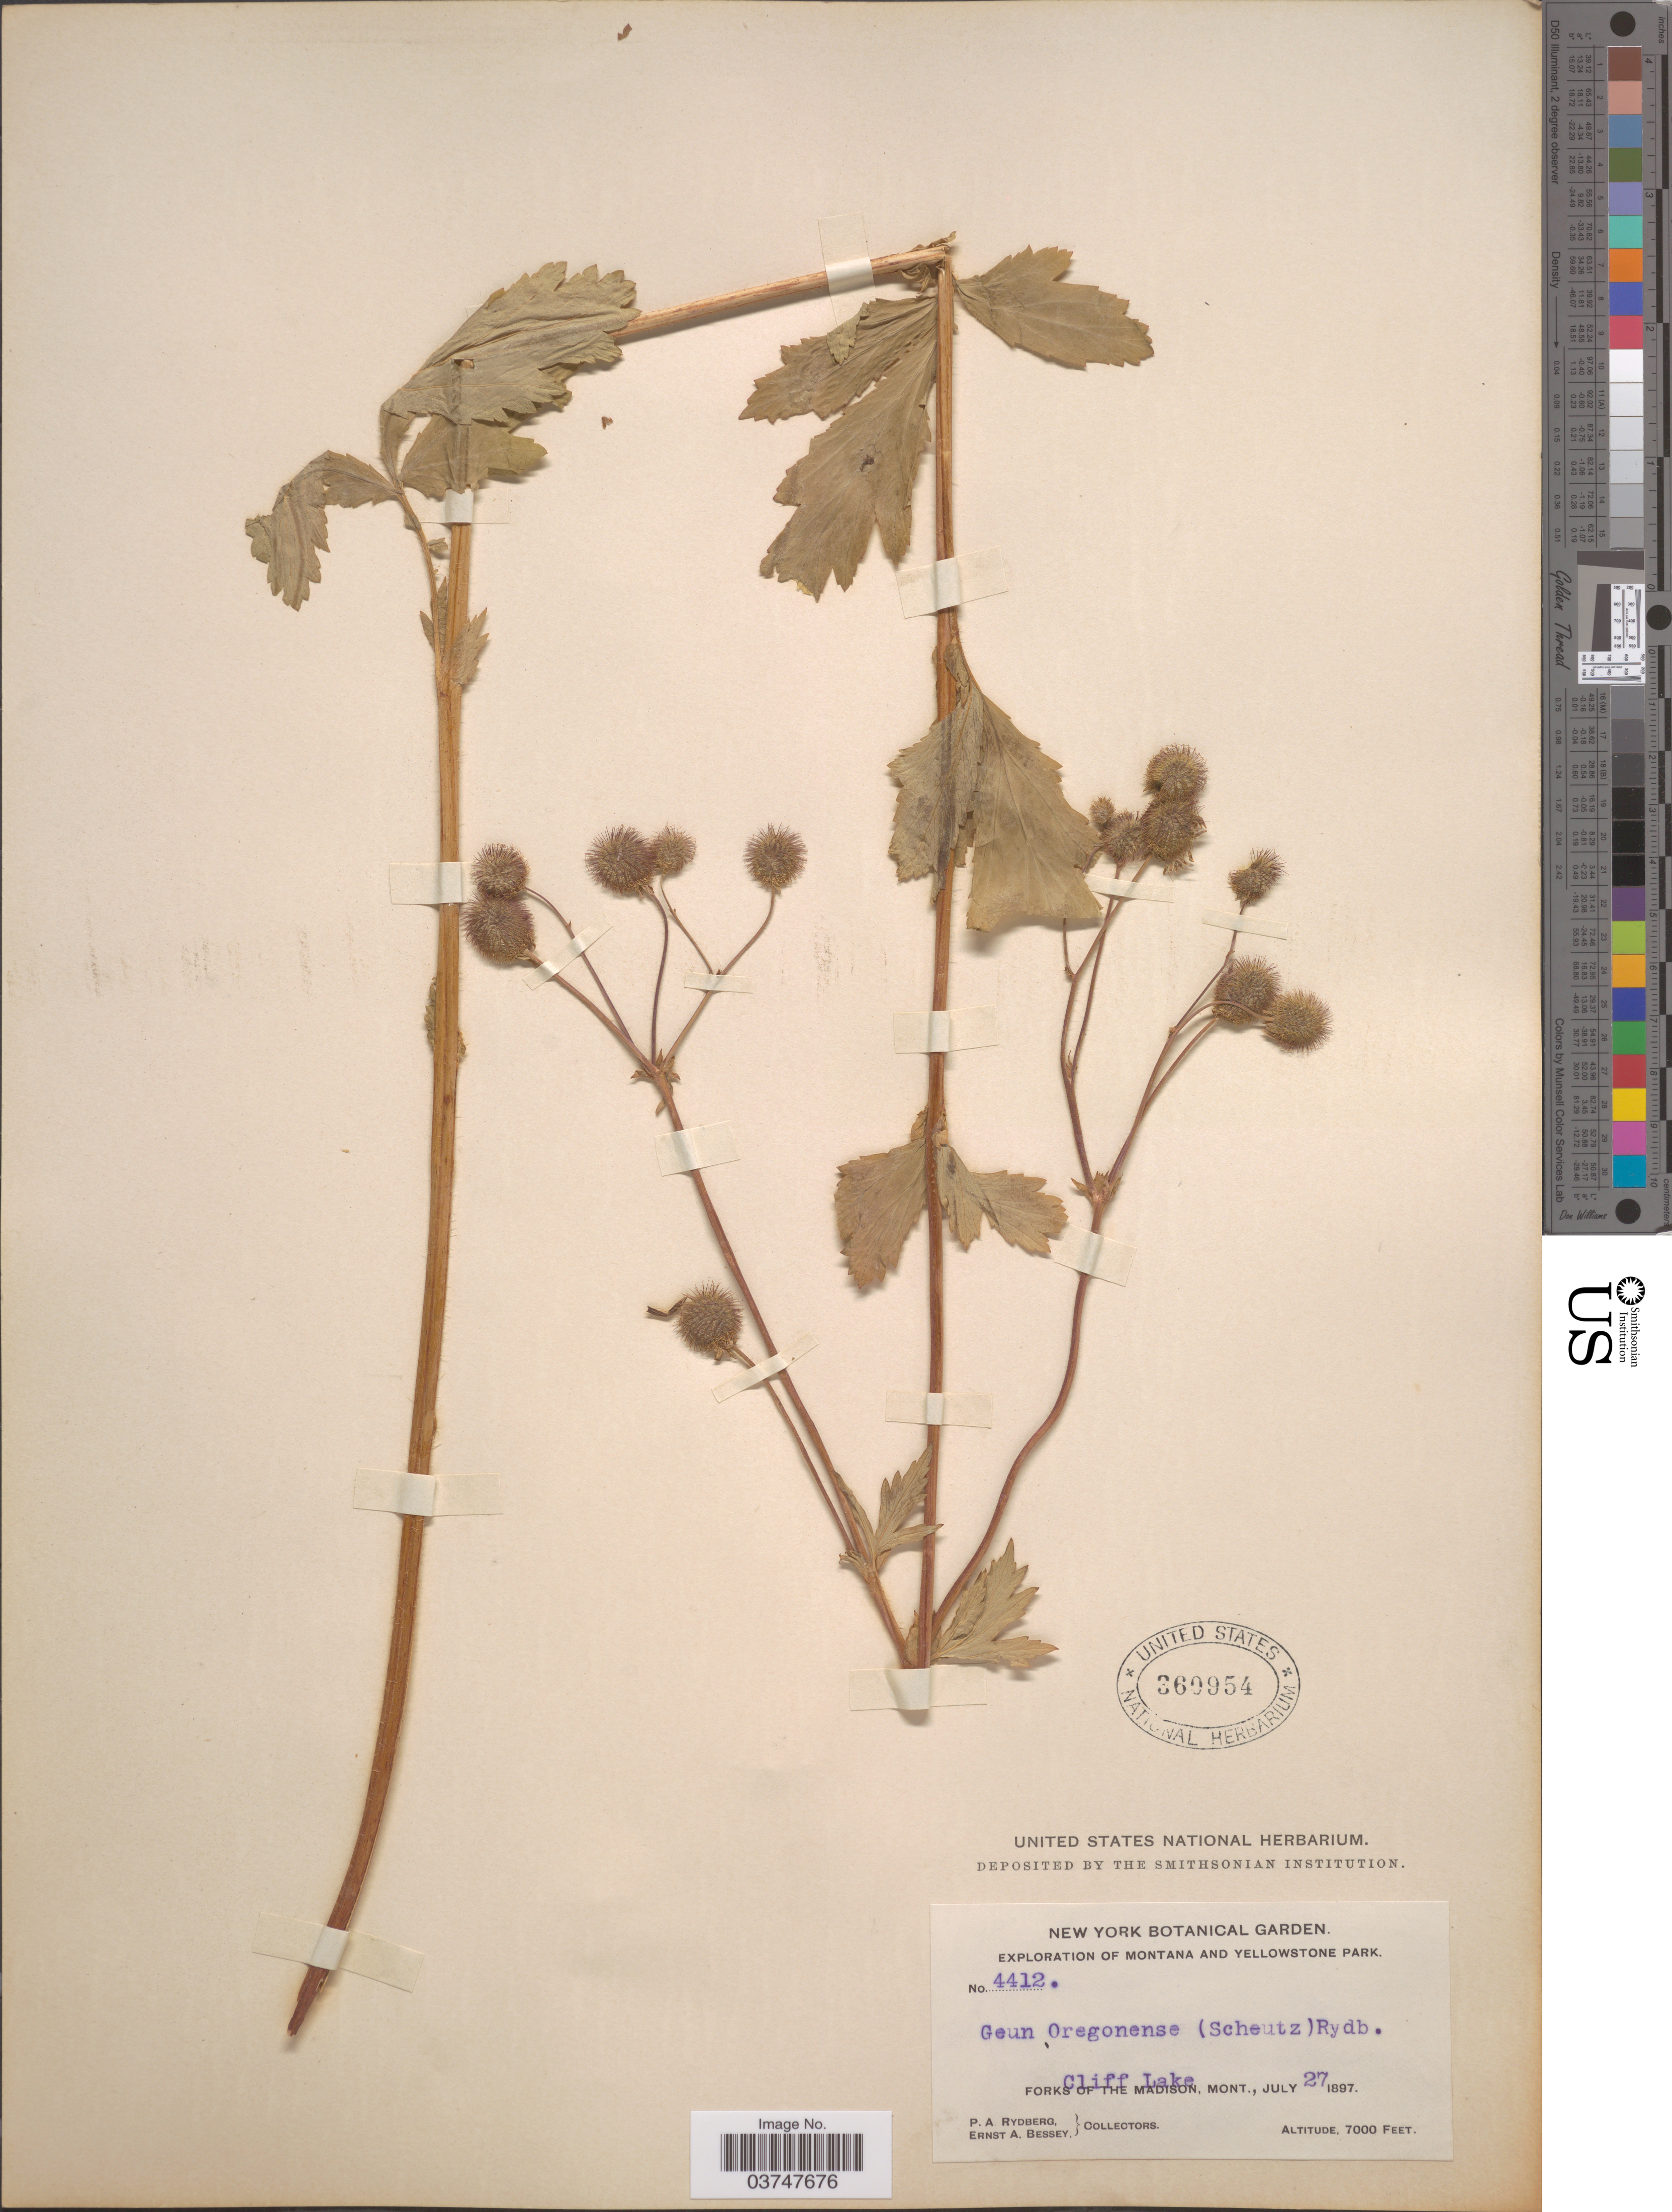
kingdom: Plantae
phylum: Tracheophyta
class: Magnoliopsida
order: Rosales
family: Rosaceae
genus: Geum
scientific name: Geum oregonense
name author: Rydb.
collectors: P. A. Rydberg & E. A. Bessey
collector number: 4412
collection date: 1897-07-27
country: United States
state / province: Montana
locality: Yellowstone Park. Forks of the Madison. Cliff Lake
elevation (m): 2134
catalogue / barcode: US 360954